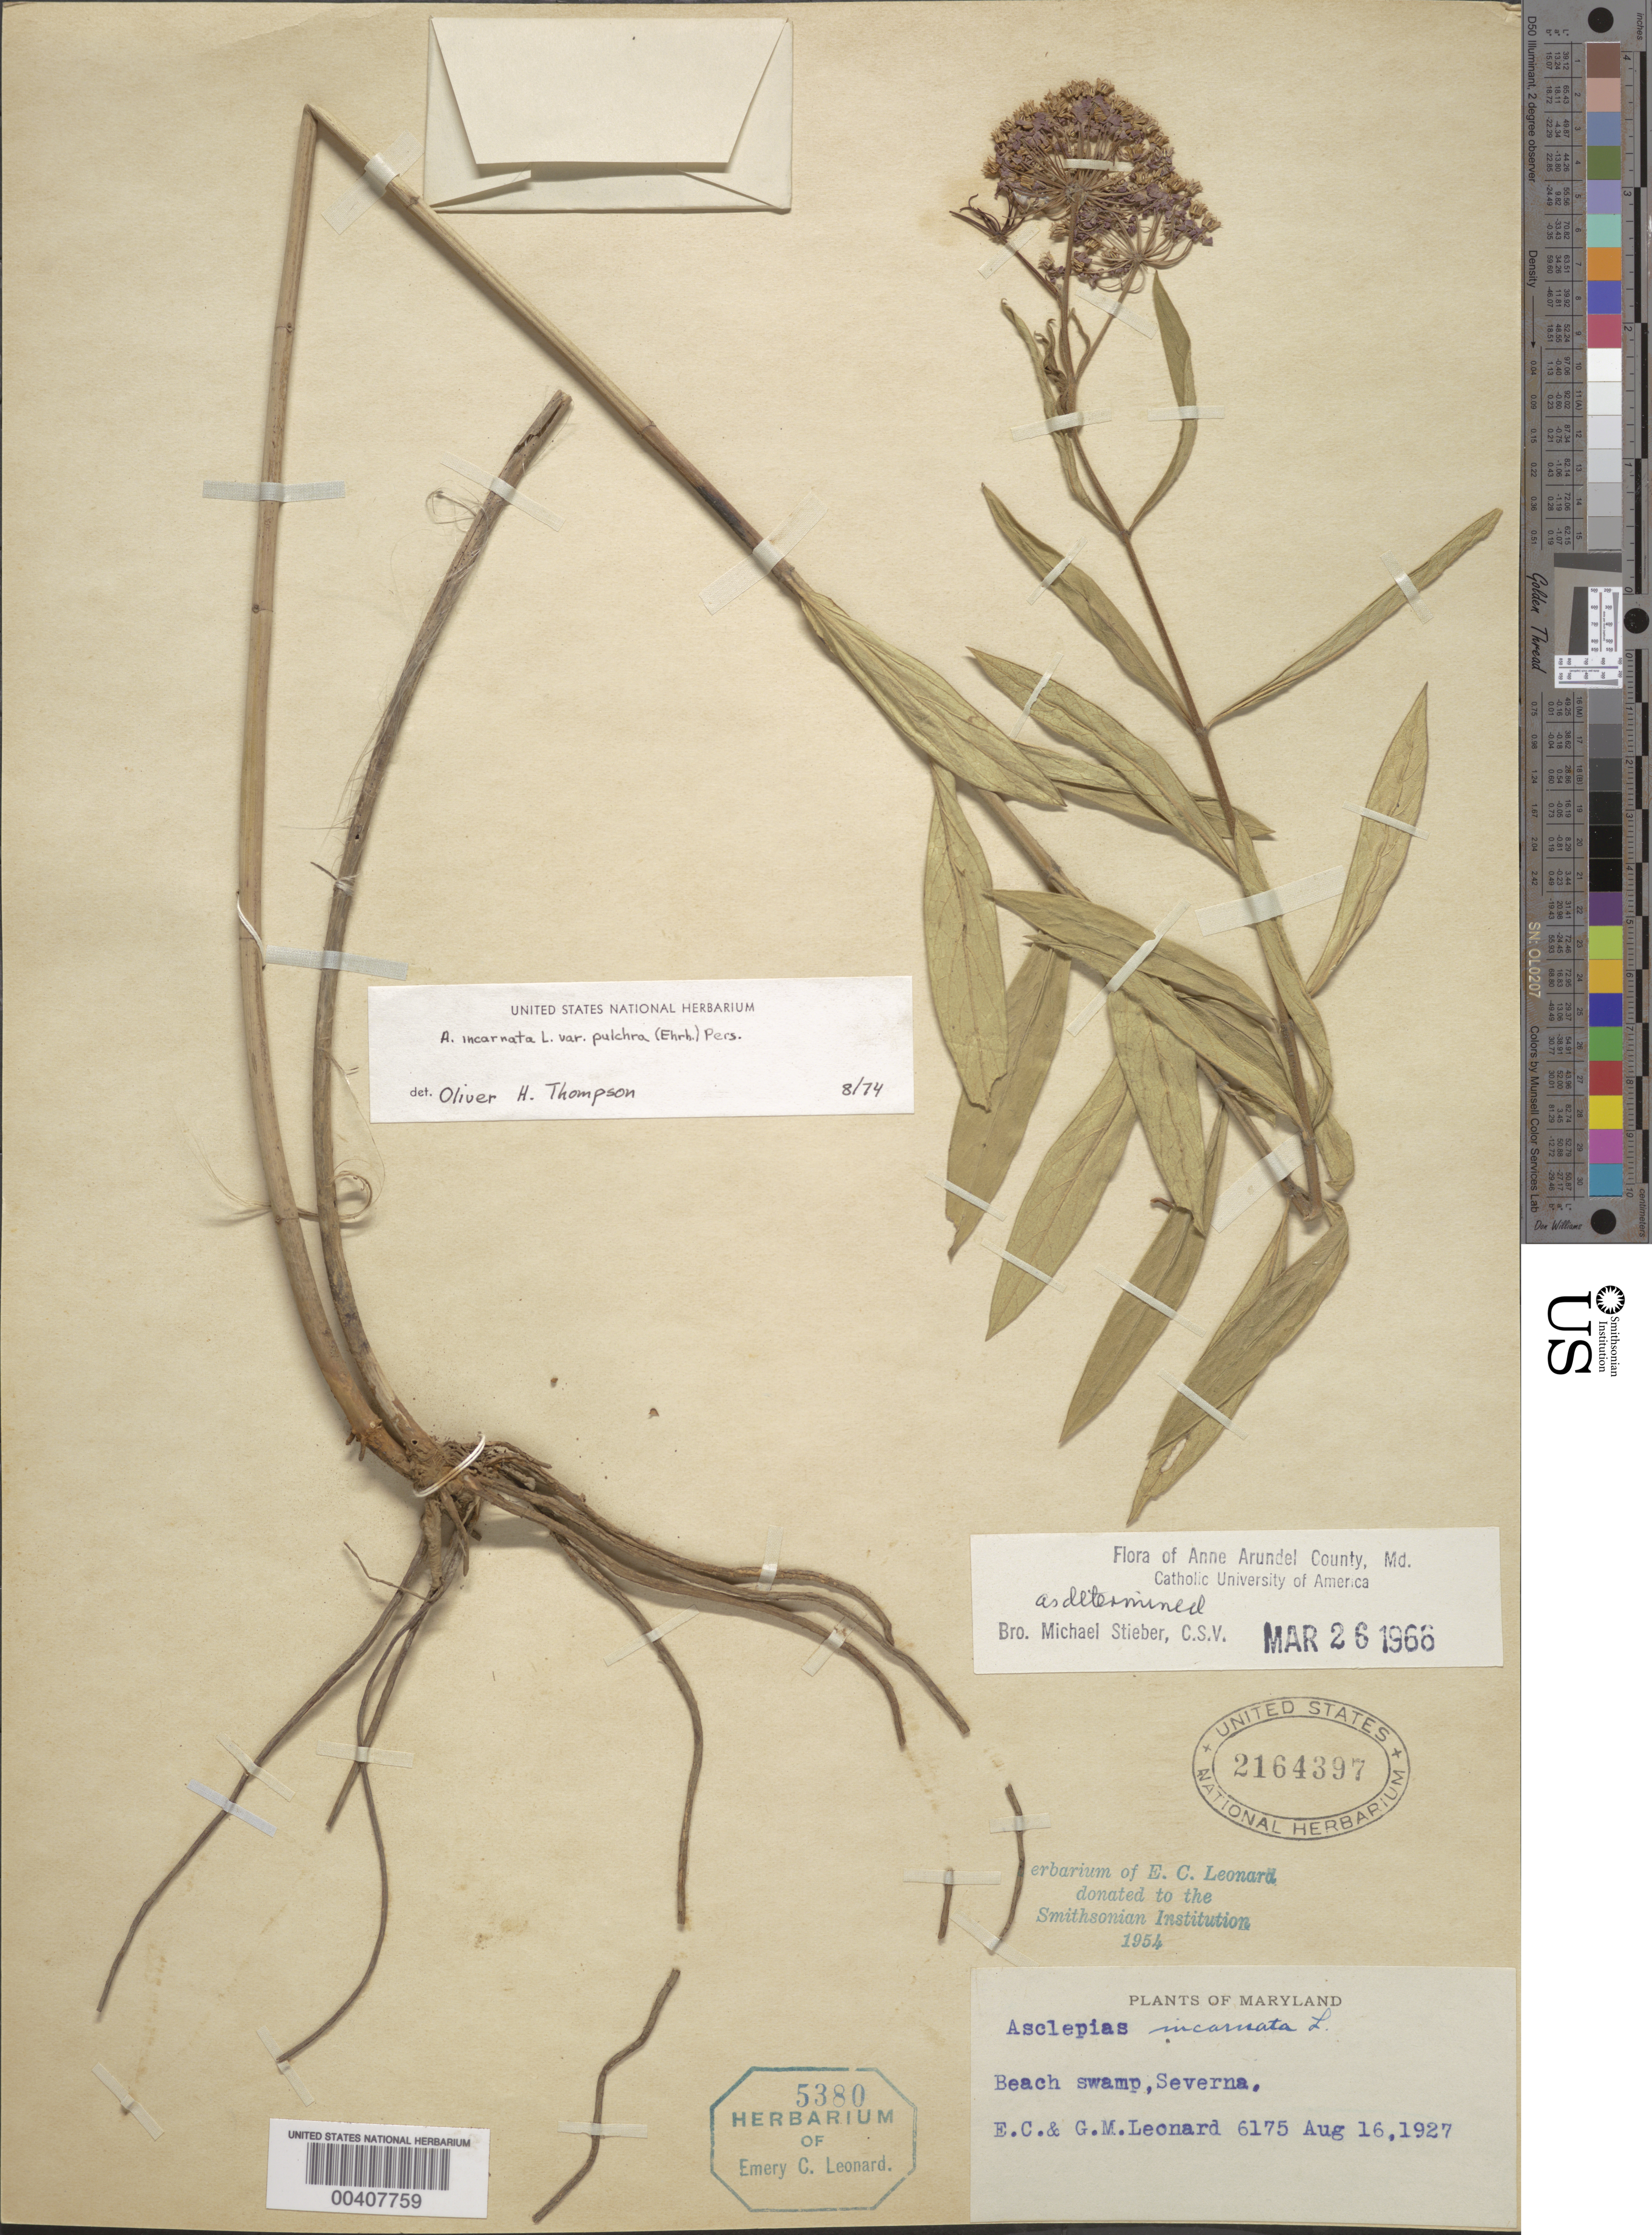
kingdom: Plantae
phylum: Tracheophyta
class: Magnoliopsida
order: Gentianales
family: Apocynaceae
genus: Asclepias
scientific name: Asclepias incarnata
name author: L.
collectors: E. C. Leonard & G. M. Leonard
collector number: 6175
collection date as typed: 16 Aug 1927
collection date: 1927-08-16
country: United States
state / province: Maryland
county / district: Anne Arundel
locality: Severna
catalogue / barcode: US 2164397